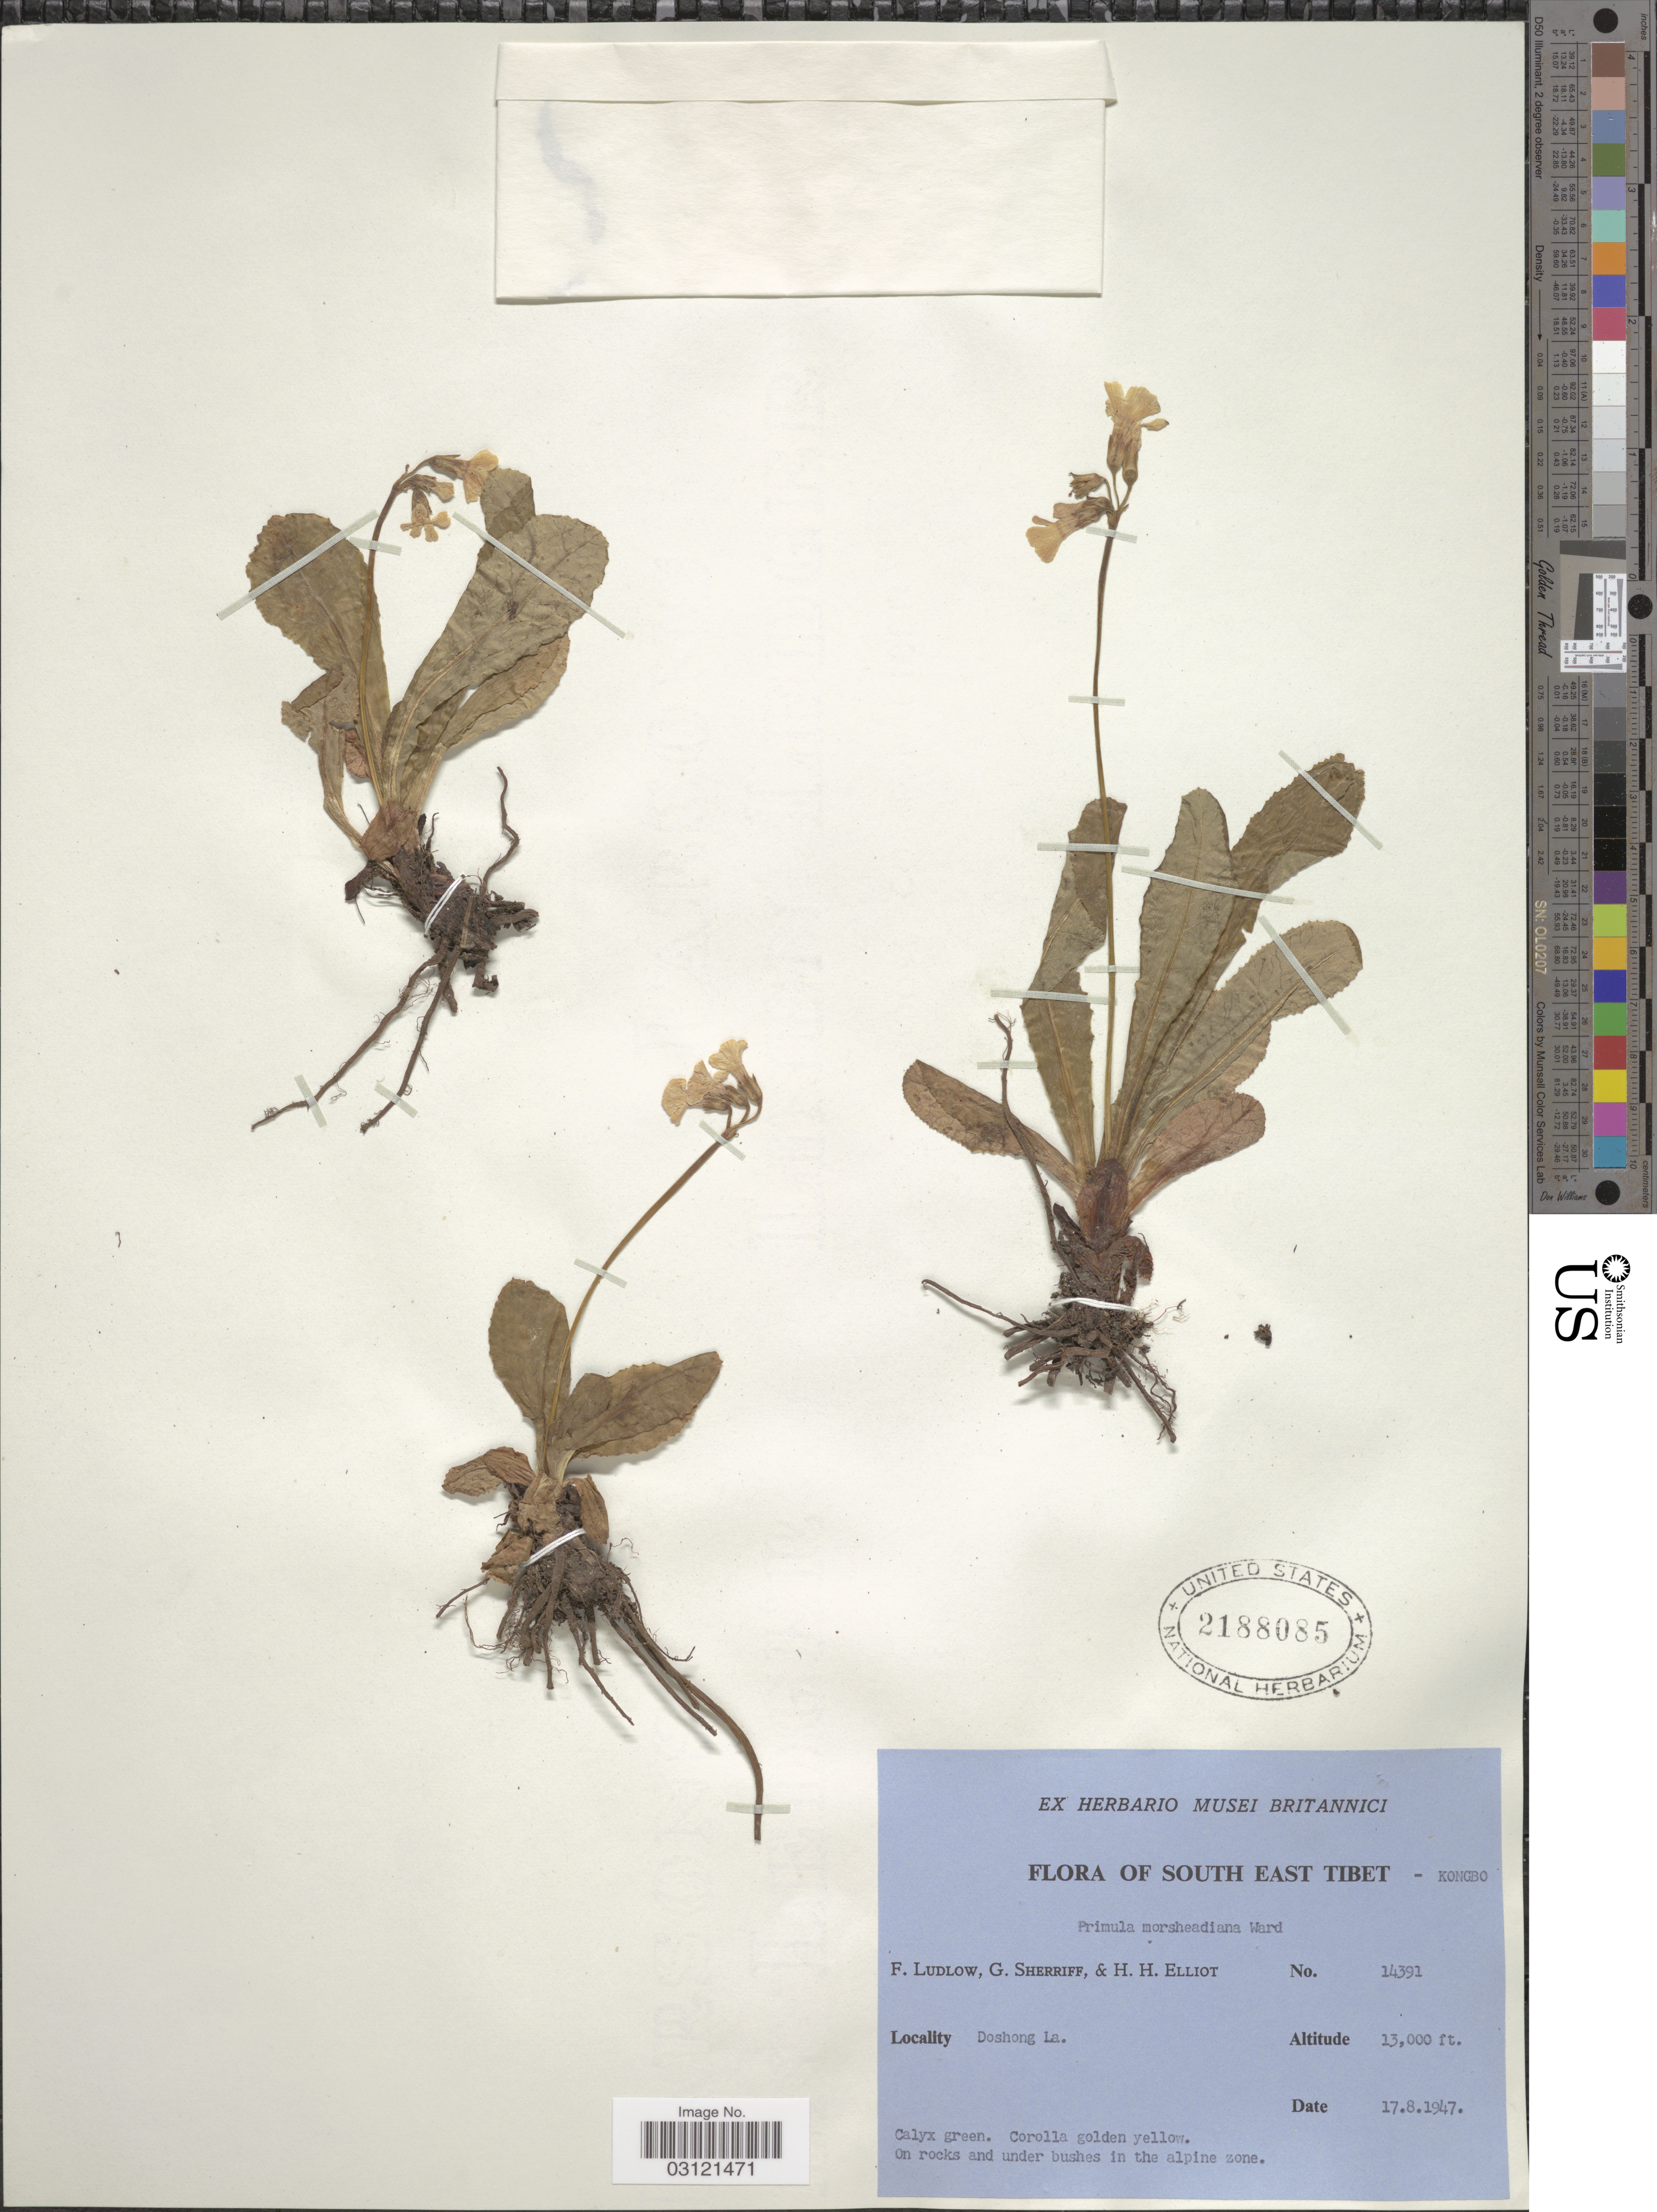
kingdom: Plantae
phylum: Tracheophyta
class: Magnoliopsida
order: Ericales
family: Primulaceae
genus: Primula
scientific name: Primula morsheadiana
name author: Kingdon-Ward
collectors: F. Ludlow, G. Sherriff & H. H. Elliot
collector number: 14391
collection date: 1947-08-17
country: China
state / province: Xizang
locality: South East Tibet - Kongbo. Doshong La.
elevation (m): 3962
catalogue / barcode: US 2188085